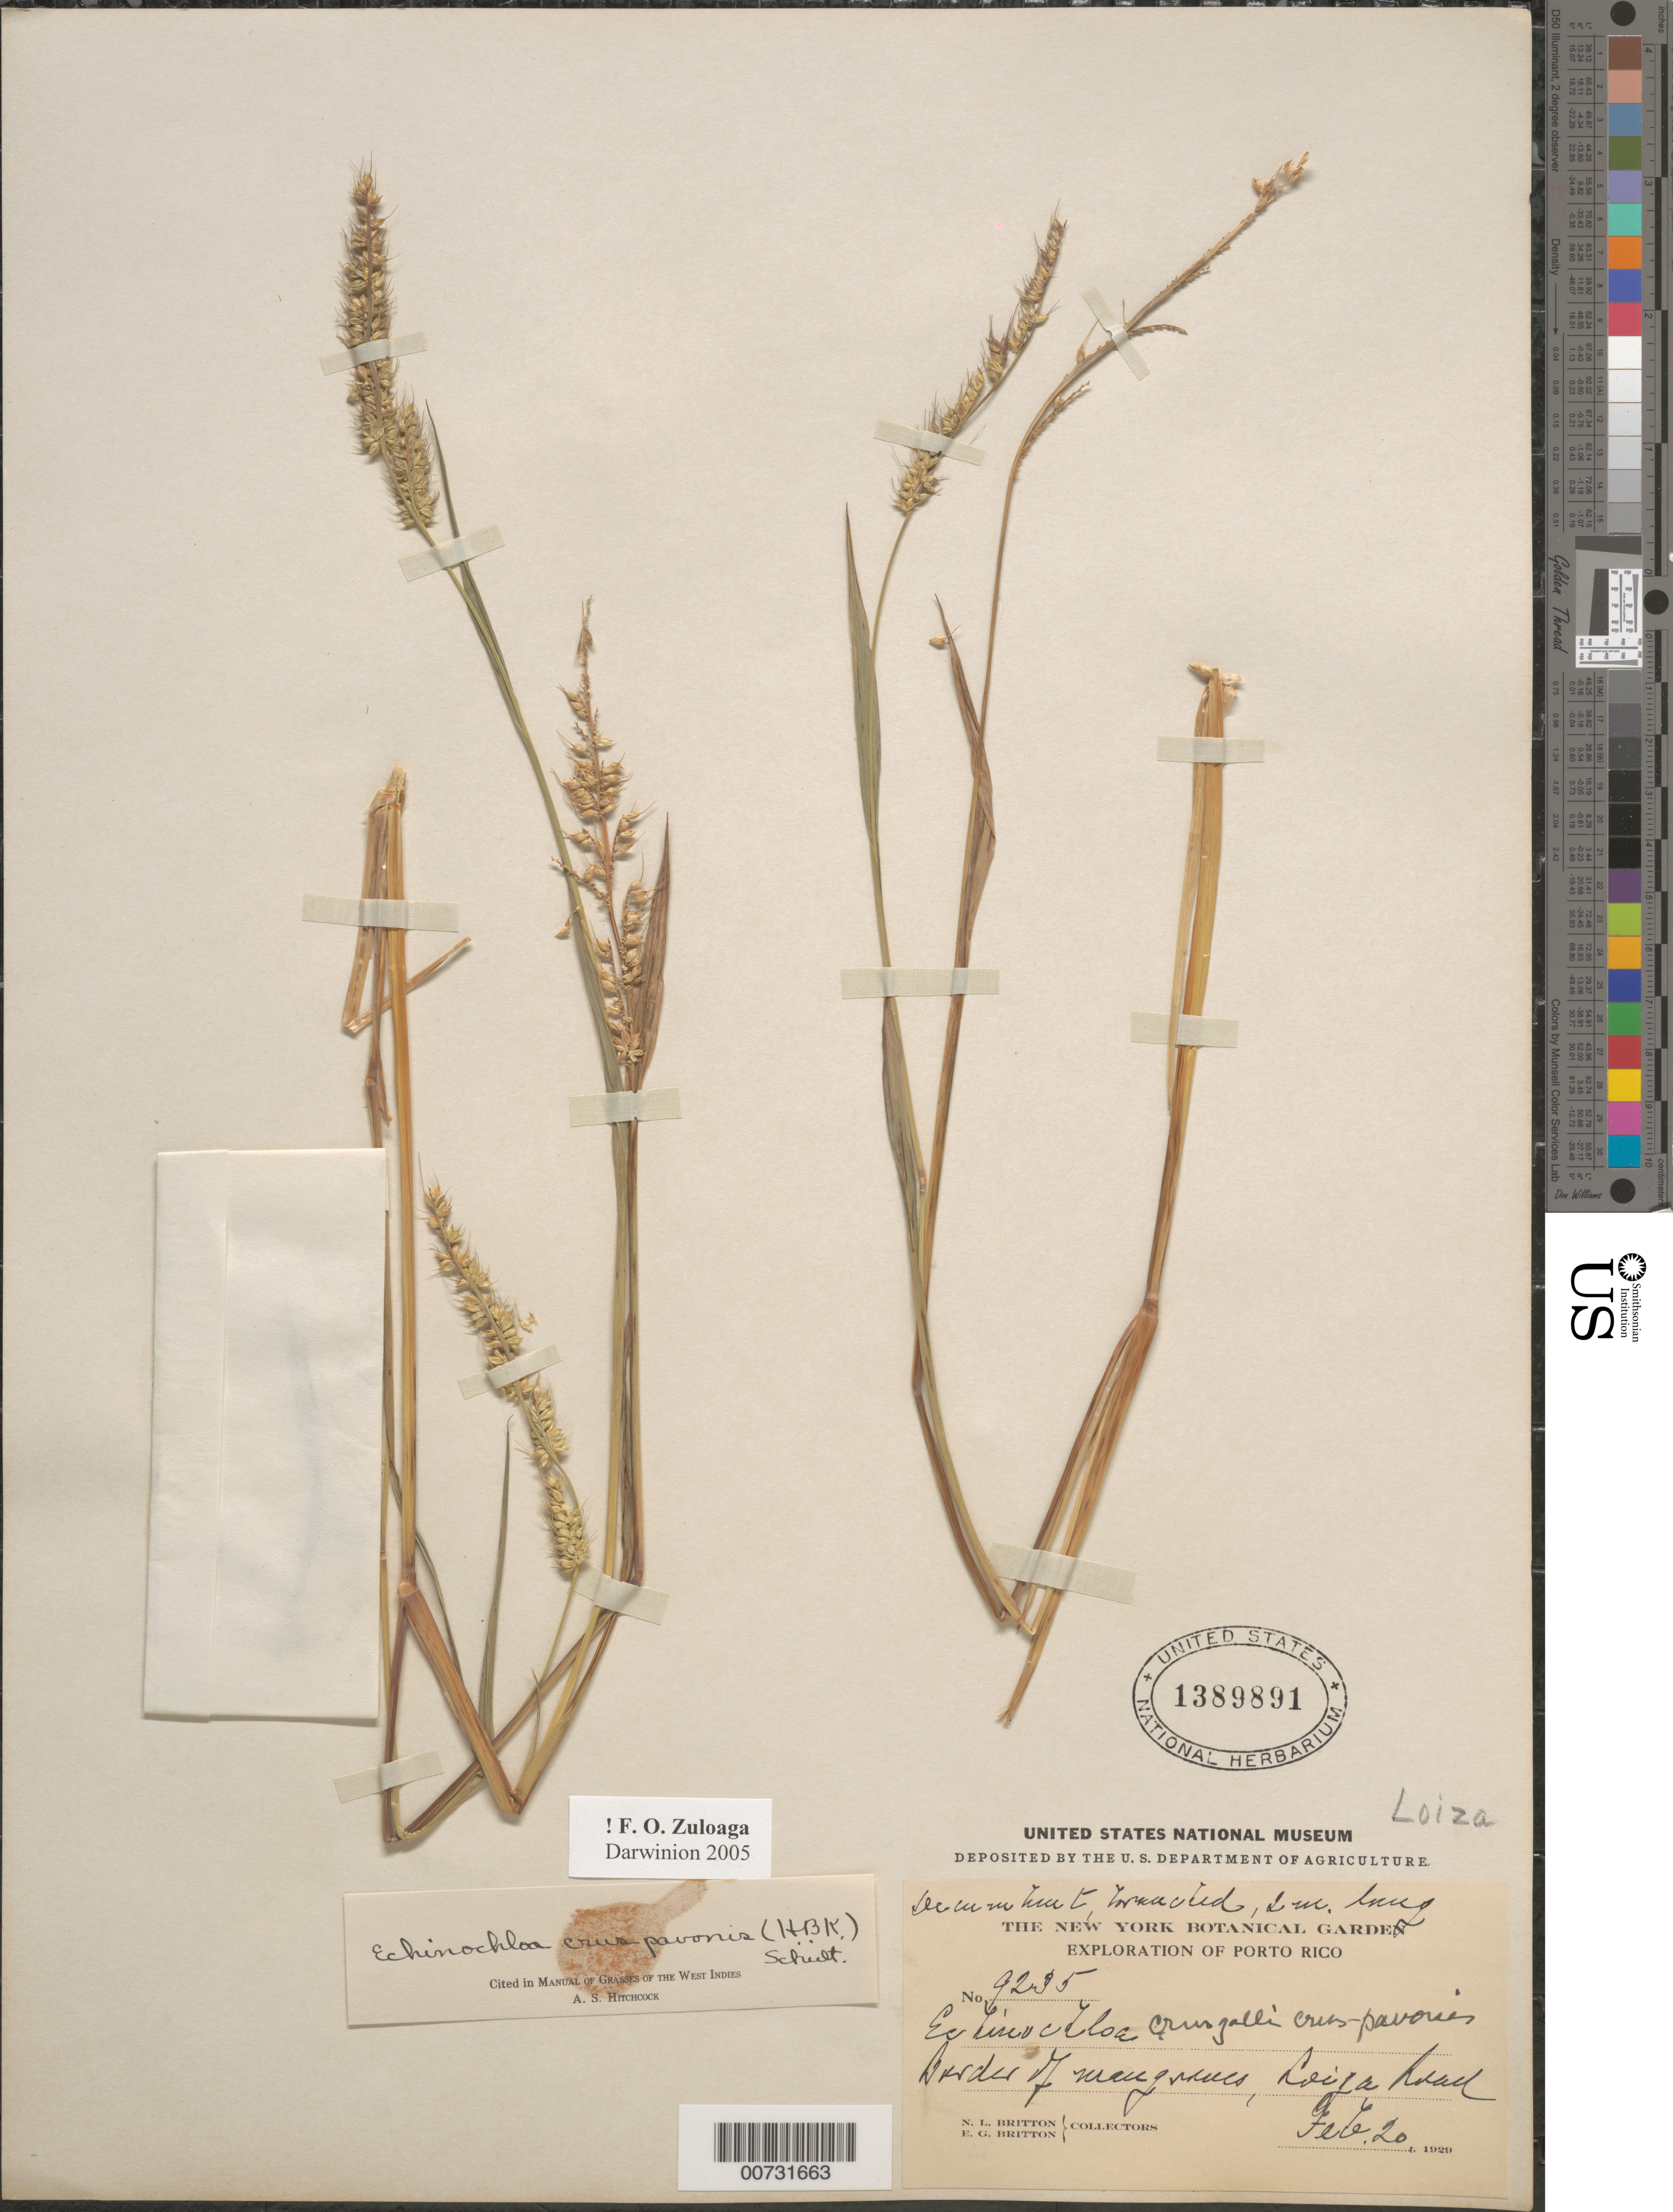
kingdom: Plantae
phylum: Tracheophyta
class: Liliopsida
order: Poales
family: Poaceae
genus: Echinochloa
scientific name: Echinochloa crus-pavonis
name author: (Kunth) Schult.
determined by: Hitchcock, Albert S.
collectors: N. Britton & E. G. Britton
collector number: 9235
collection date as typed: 20 Feb 1929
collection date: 1929-02-20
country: Puerto Rico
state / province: Loíza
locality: Loiza Road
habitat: Border of mangroves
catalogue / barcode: US 1389891